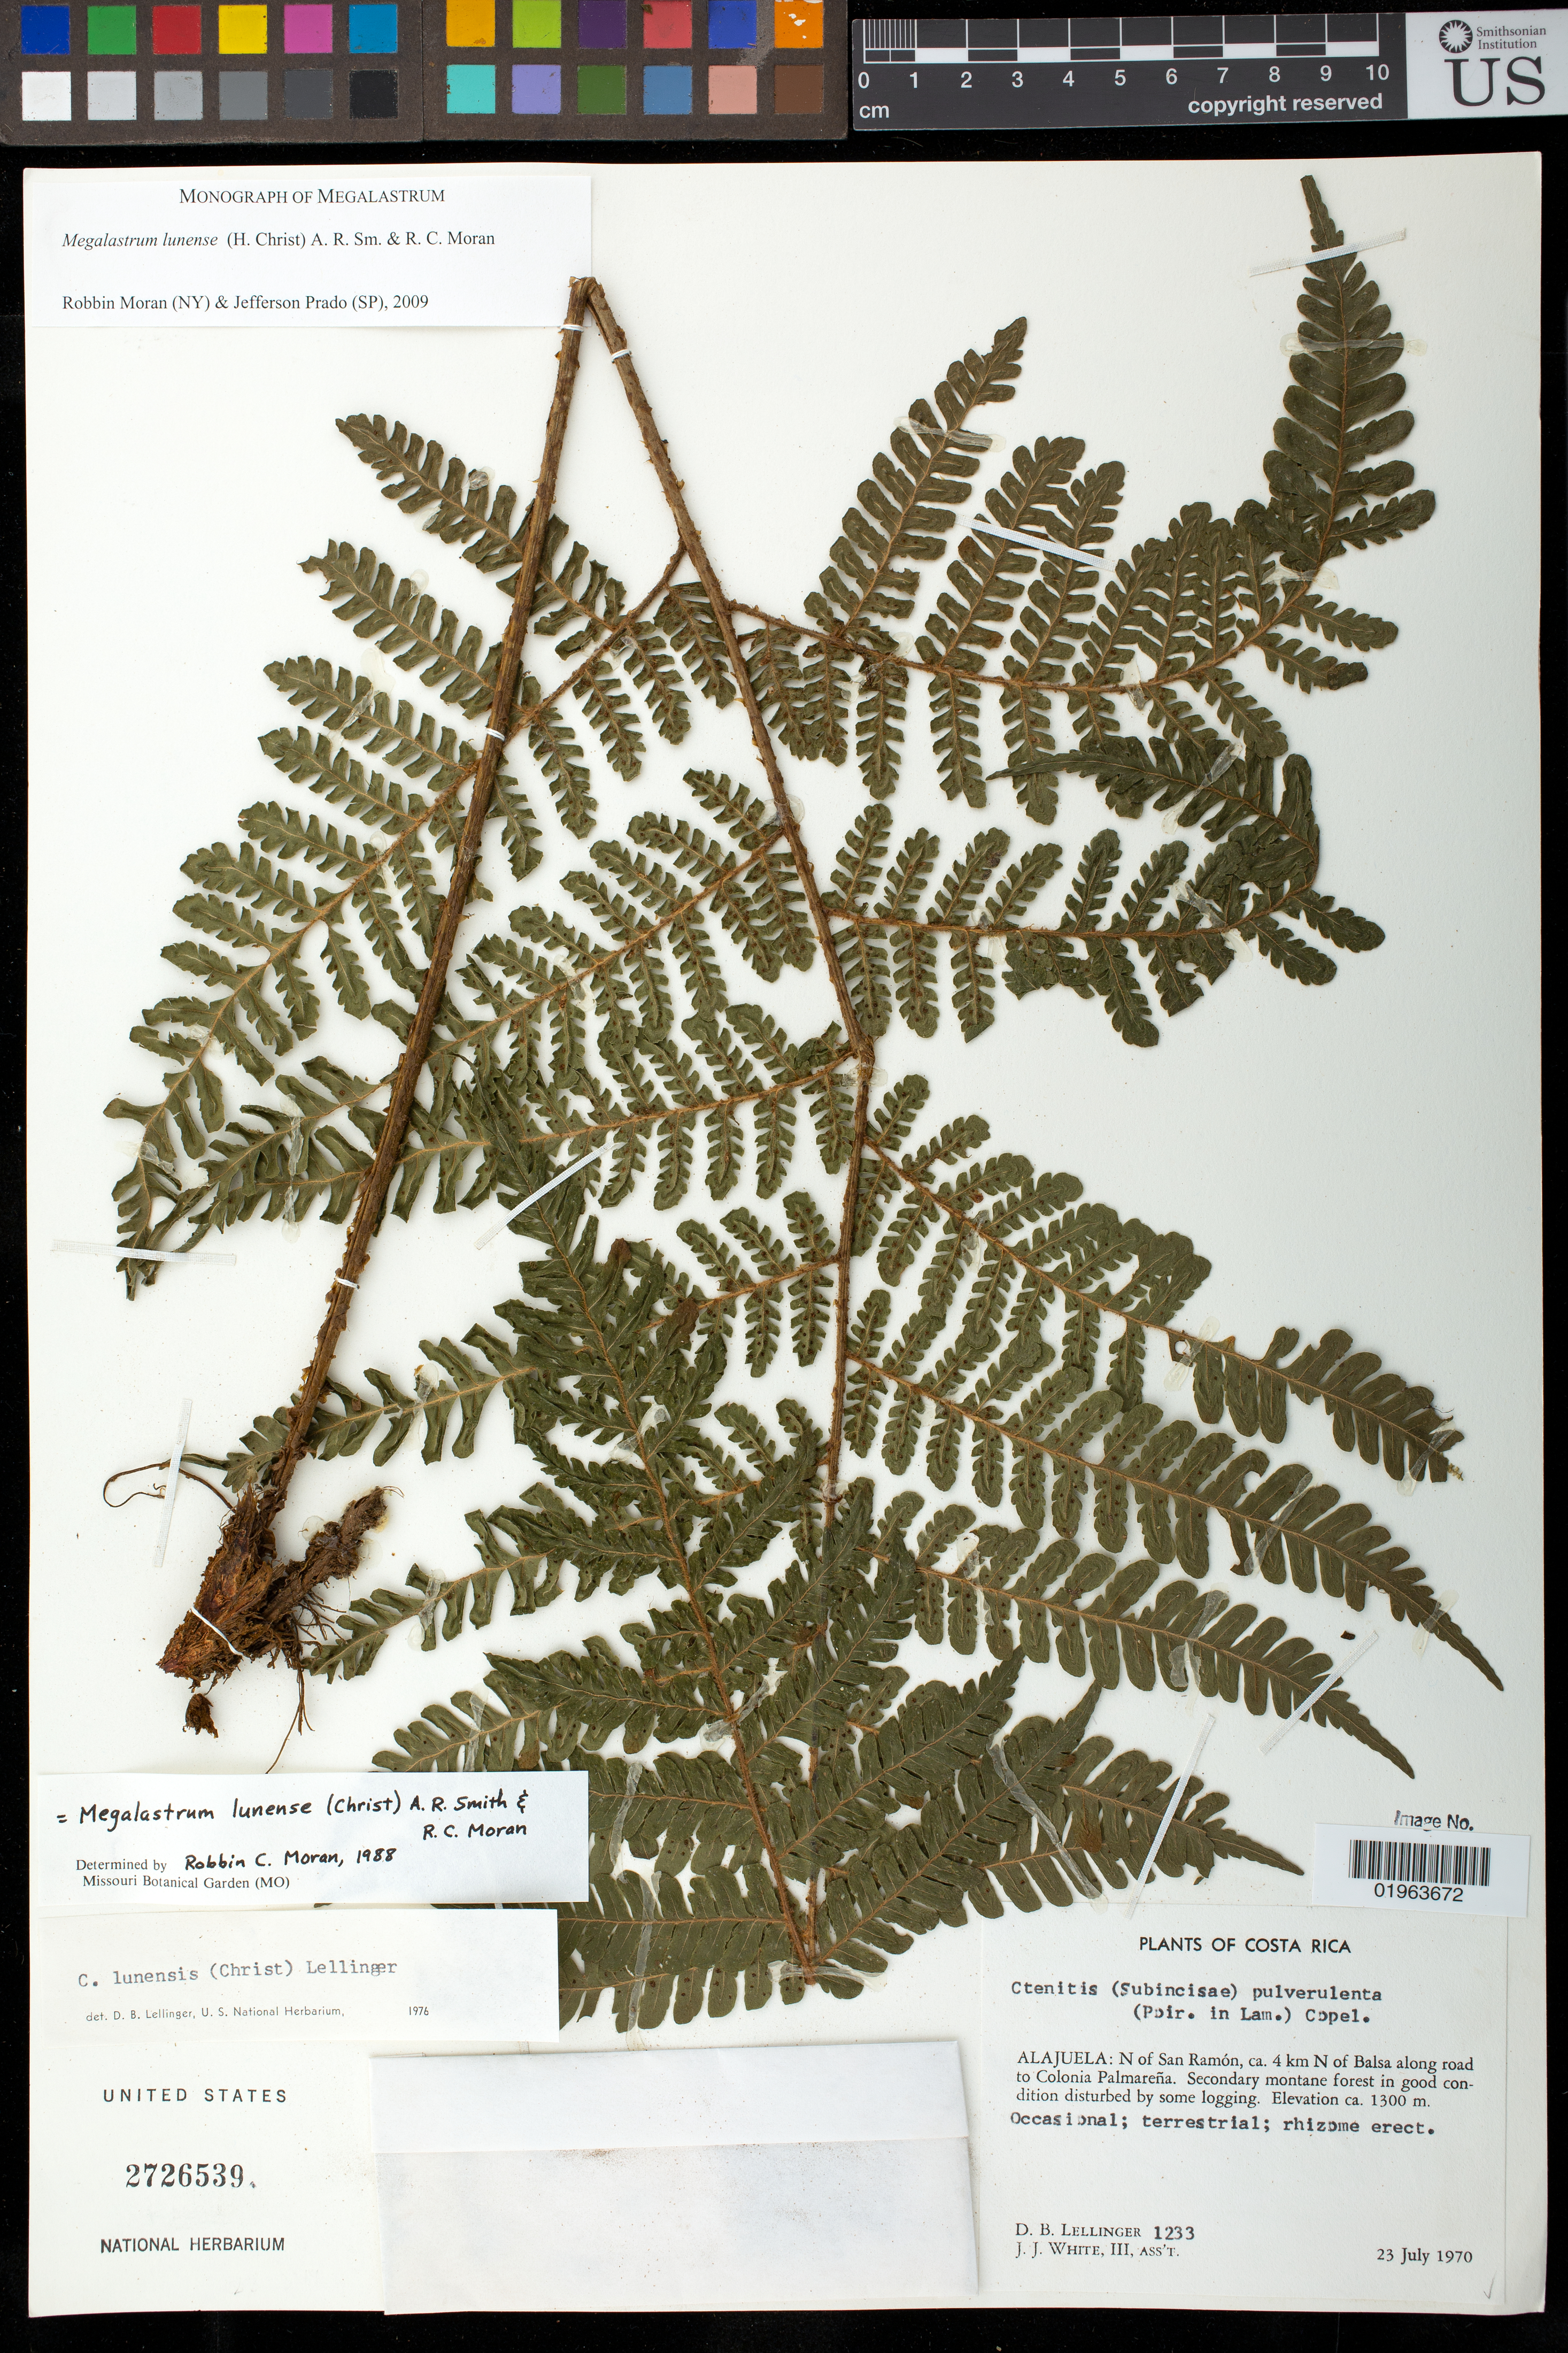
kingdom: Plantae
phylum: Tracheophyta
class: Polypodiopsida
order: Polypodiales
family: Dryopteridaceae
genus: Megalastrum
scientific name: Megalastrum lunense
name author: (Christ) A.R. Sm. & R.C. Moran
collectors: D. B. Lellinger & J. J. White III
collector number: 1233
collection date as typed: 23 Jul 1970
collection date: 1970-07-23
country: Costa Rica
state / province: Alajuela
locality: N of San Ramon, ca 4 km N of Balsa along road to Colonia Palmarena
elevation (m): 1300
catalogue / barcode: US 2726539